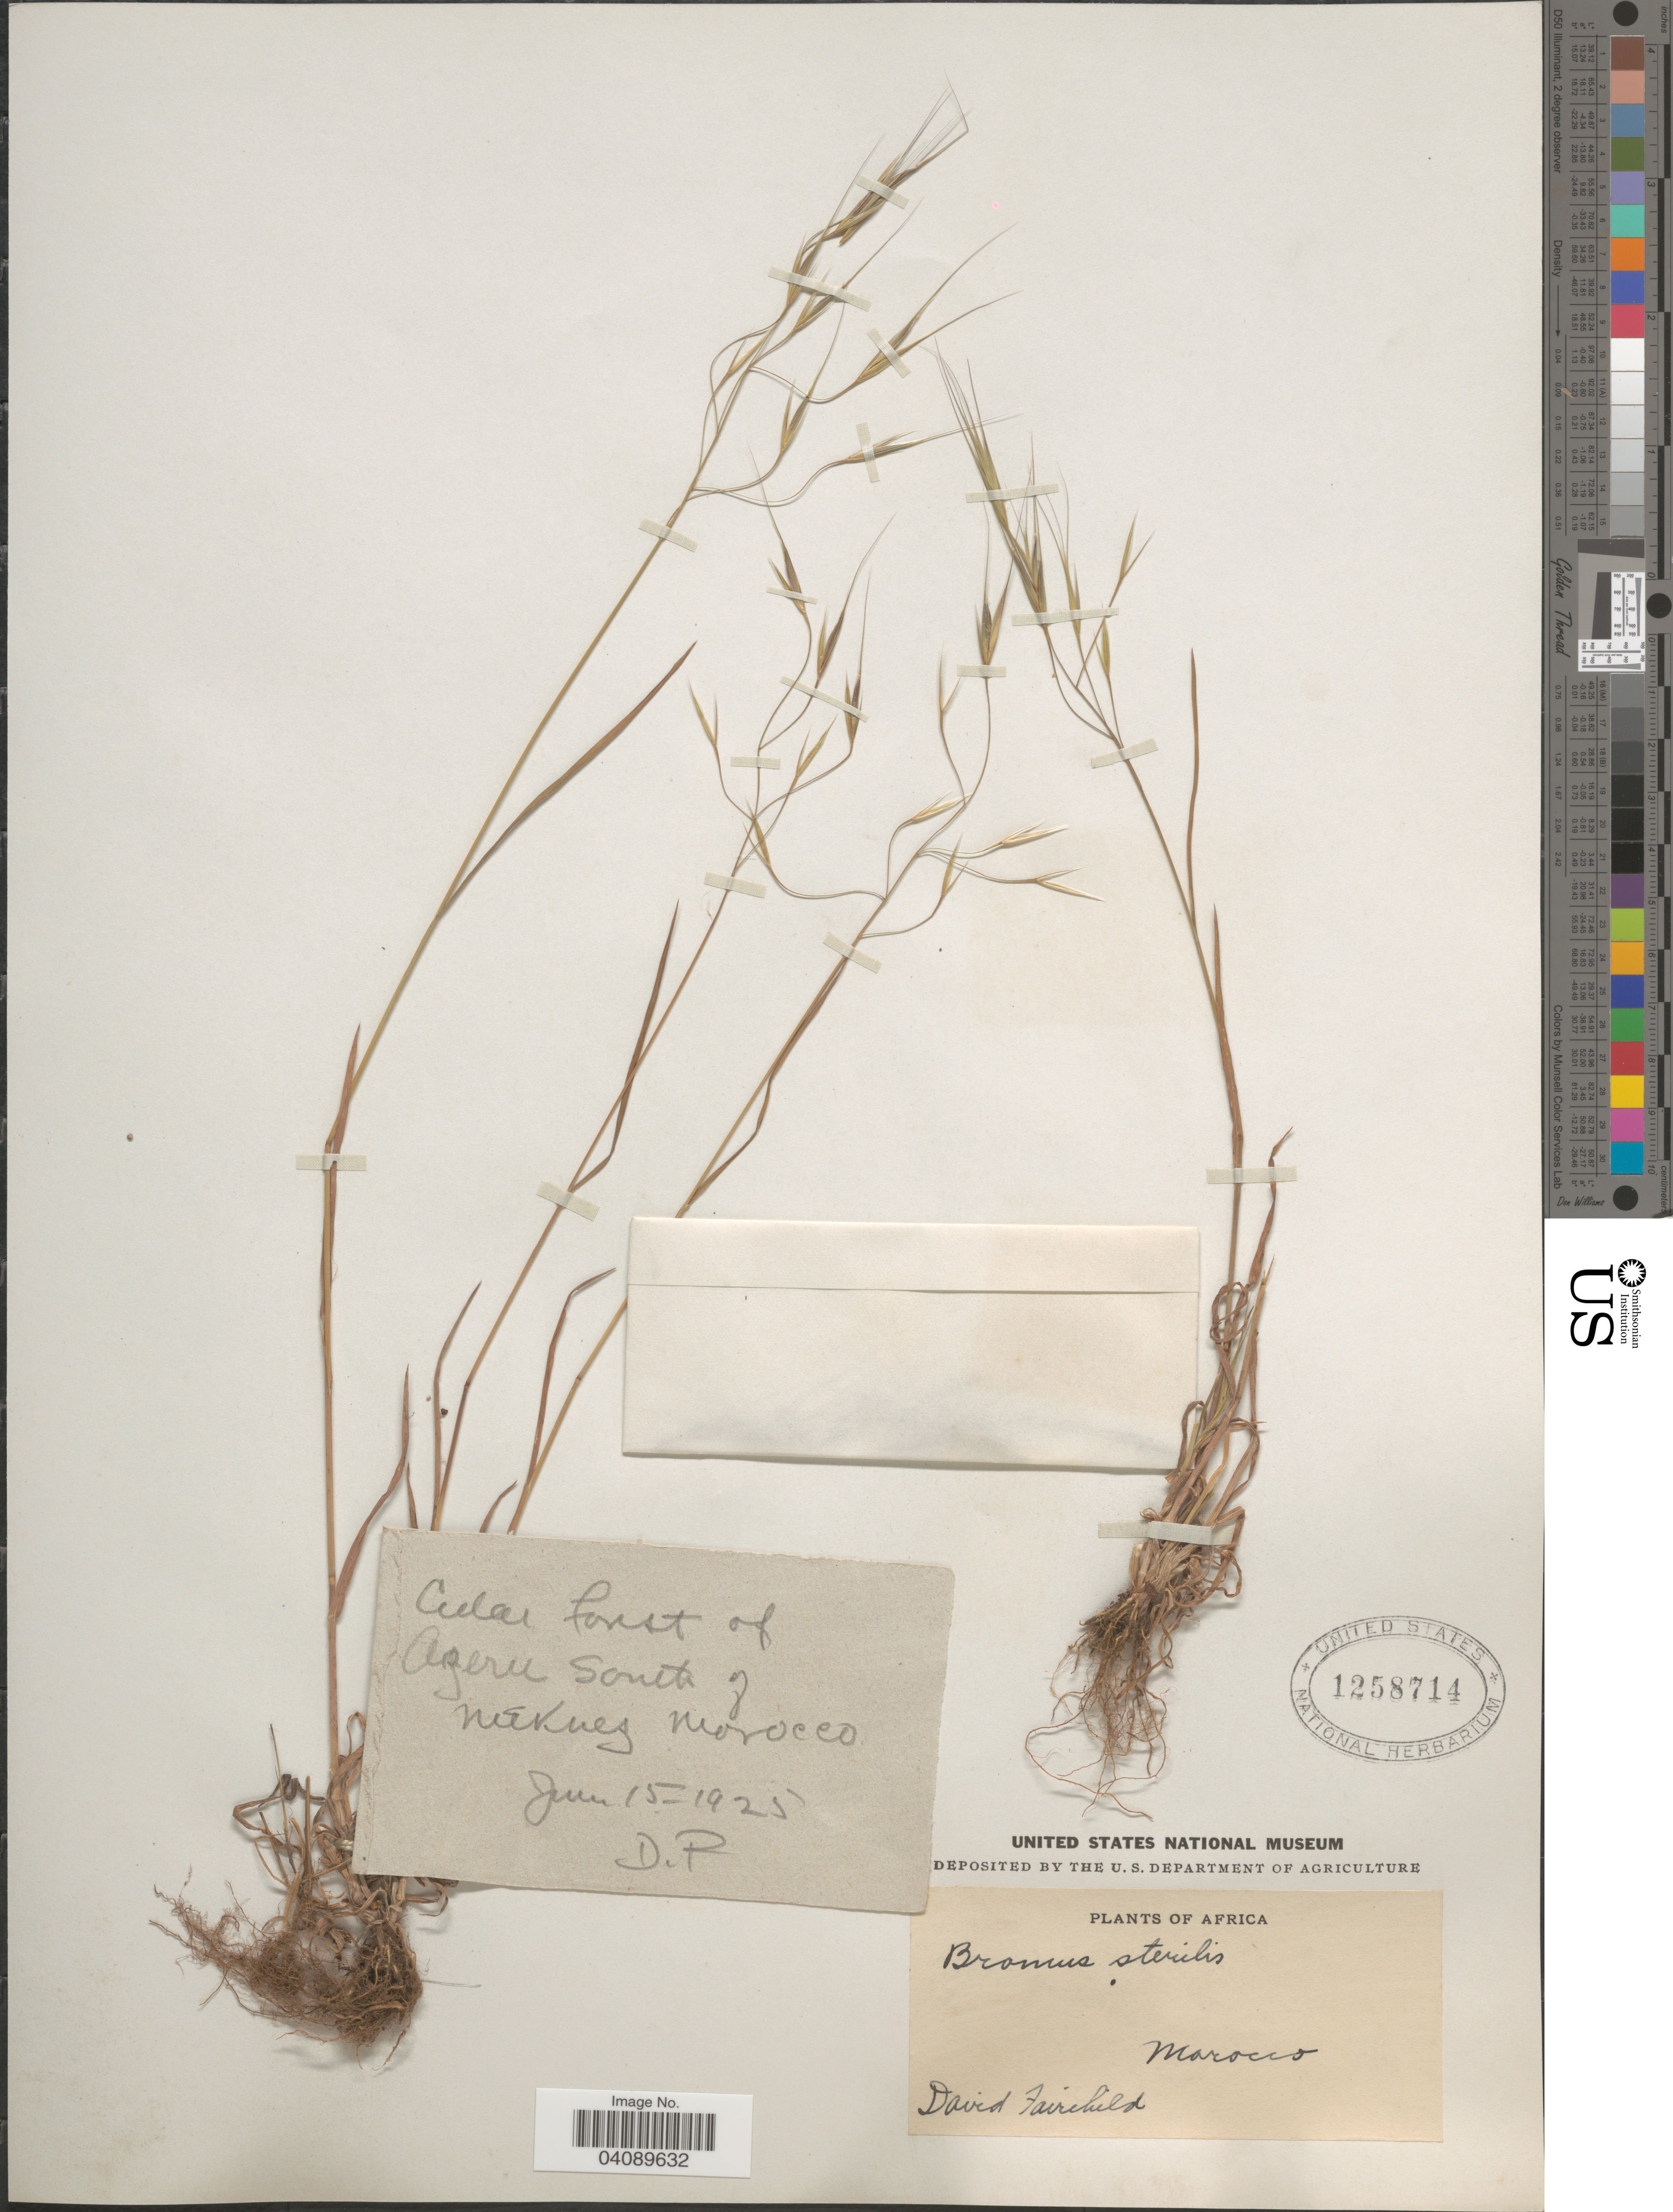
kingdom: Plantae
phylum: Tracheophyta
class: Liliopsida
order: Poales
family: Poaceae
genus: Bromus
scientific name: Bromus sterilis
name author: L.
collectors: D. Fairchild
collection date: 1925-06-15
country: Morocco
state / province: Meknès-Tafilalet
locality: Cielar forest of Azeru south of Meknes.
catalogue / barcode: US 1258714